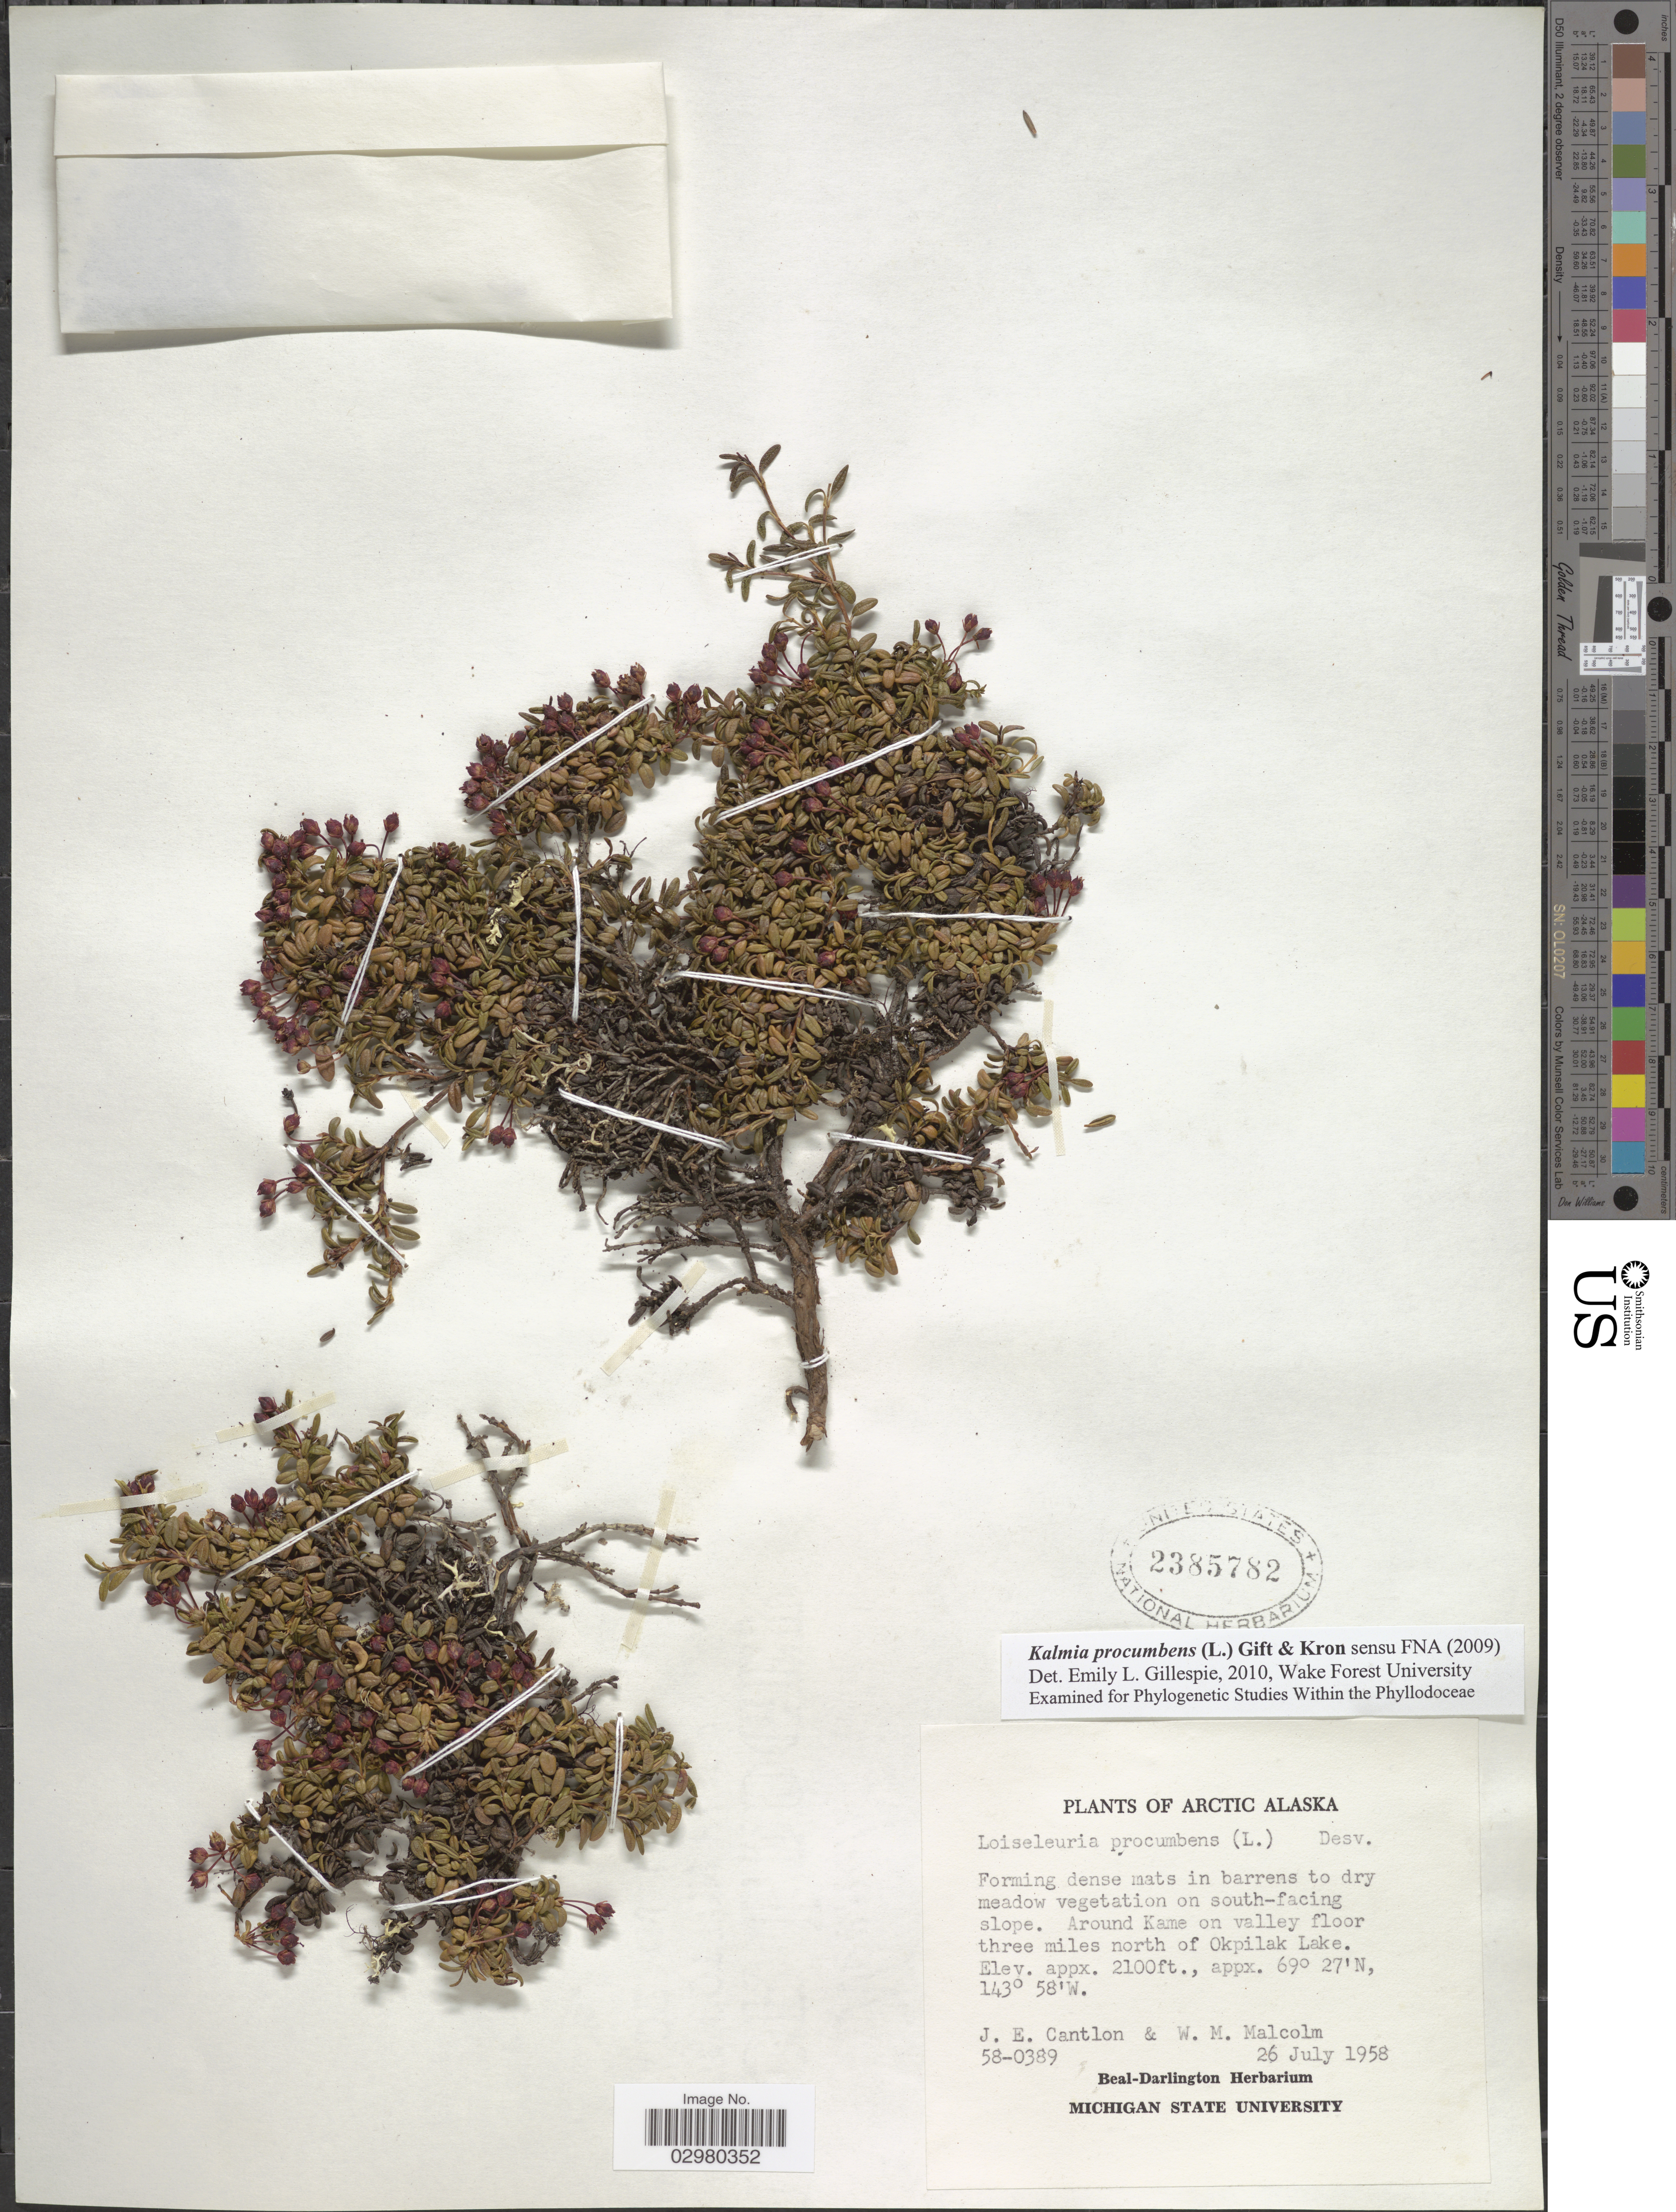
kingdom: Plantae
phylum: Tracheophyta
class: Magnoliopsida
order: Ericales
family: Ericaceae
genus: Loiseleuria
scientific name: Loiseleuria procumbens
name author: (L.) Desv.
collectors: J. Cantlon & W. Malcolm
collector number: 58-0389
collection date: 1958-07-26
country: United States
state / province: Alaska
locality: Arctic Alaska, in barrnens to dry meadow vegetation on south-facing slope. Around Kame on valley floor three miles north of Okpilak Lake.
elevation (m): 640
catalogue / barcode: US 2385782